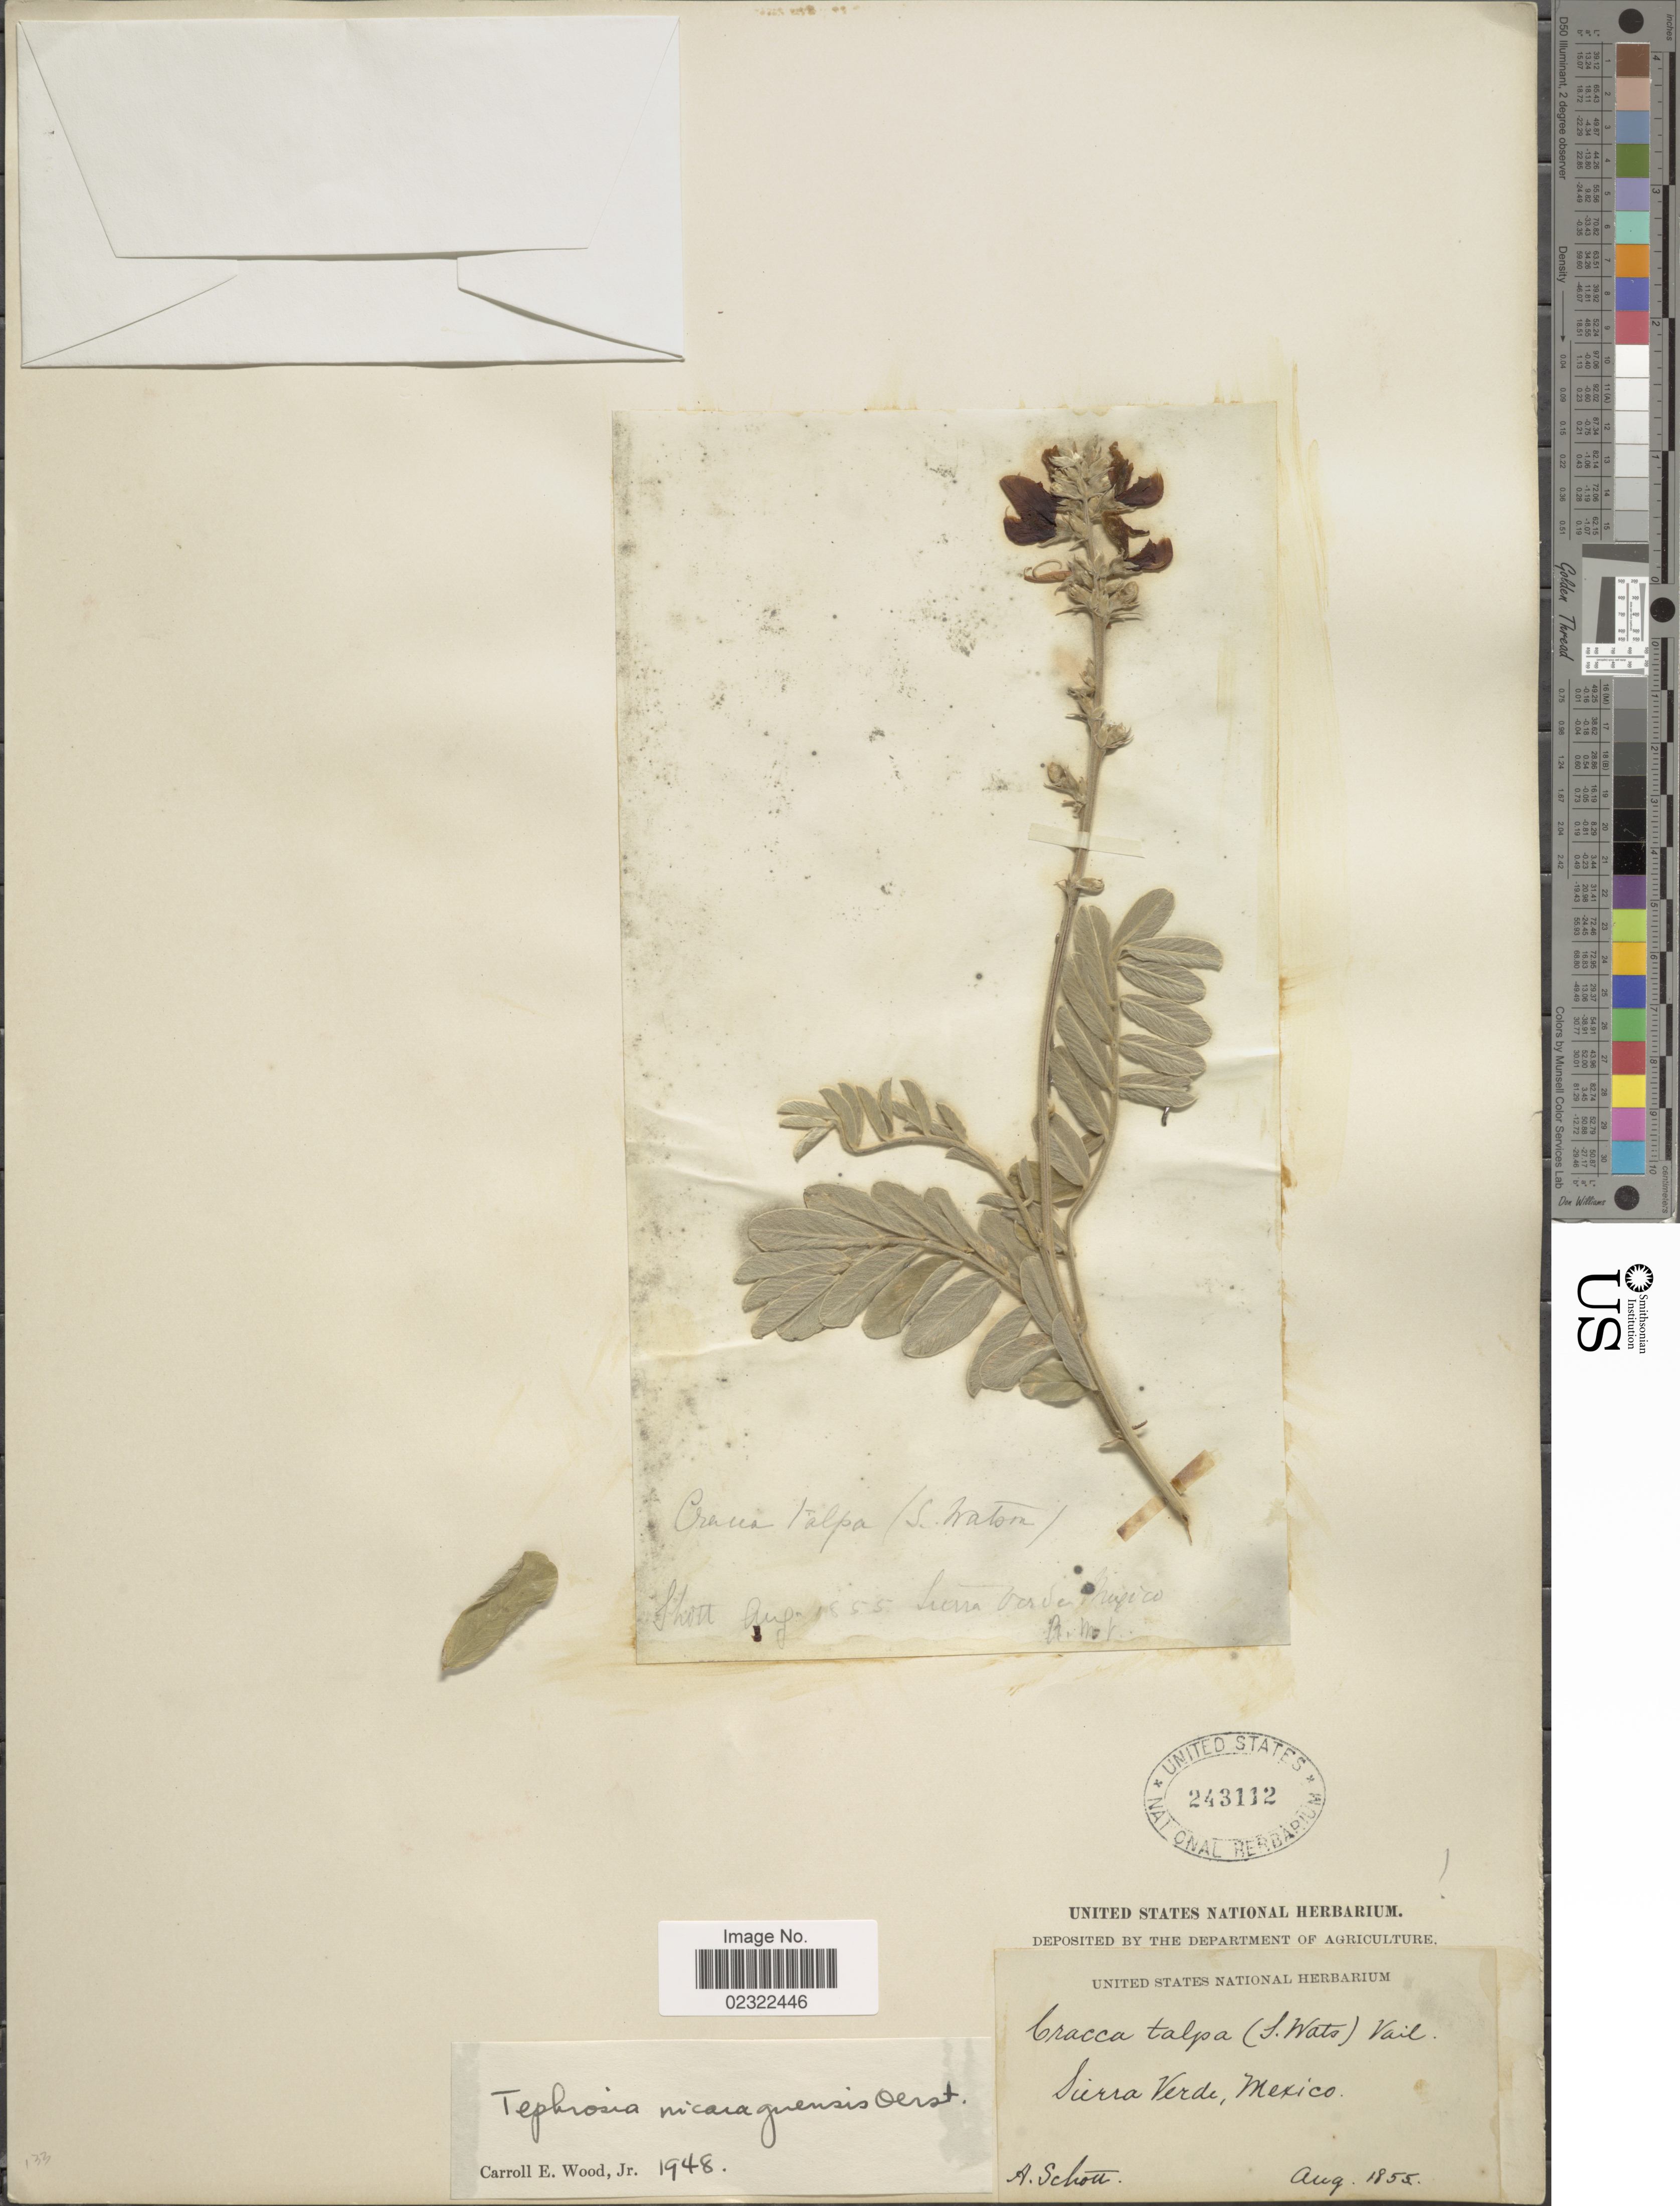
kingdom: Plantae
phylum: Tracheophyta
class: Magnoliopsida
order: Fabales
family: Fabaceae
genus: Tephrosia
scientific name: Tephrosia nicaraguensis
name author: Oerst.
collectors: A. Schott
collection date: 1855-08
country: Mexico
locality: Sierra Verde, mexico.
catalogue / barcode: US 243112